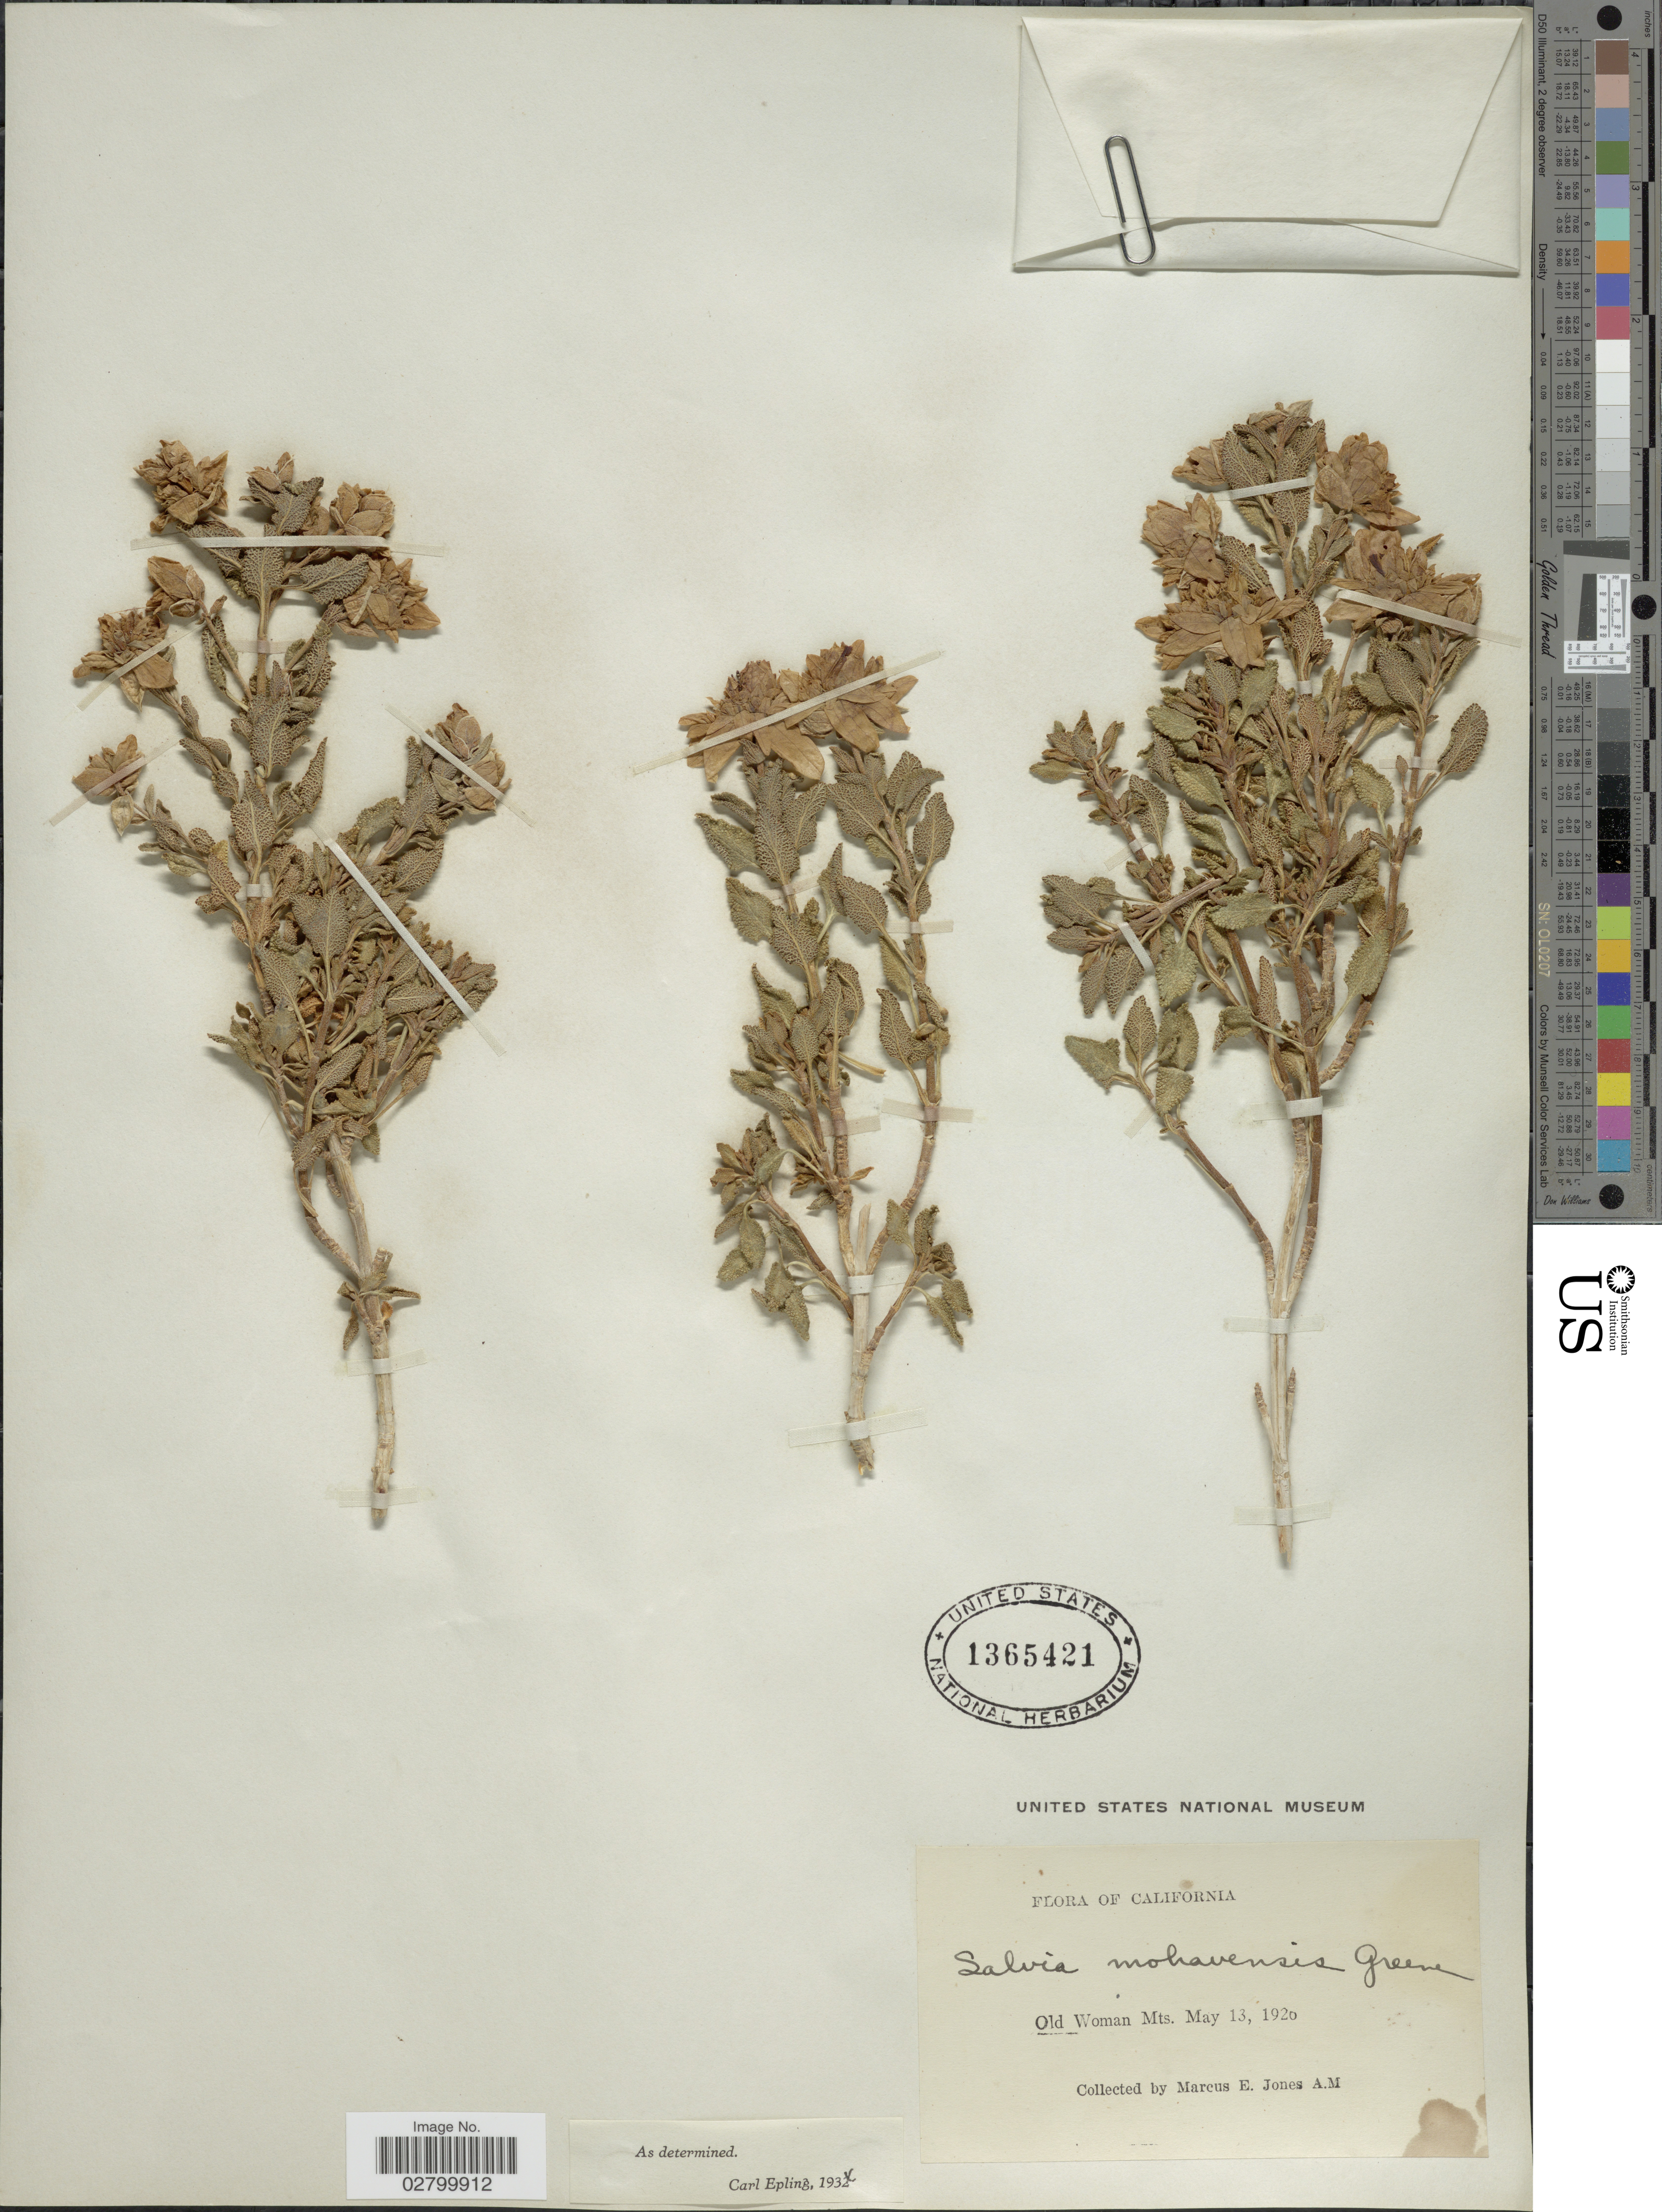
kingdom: Plantae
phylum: Tracheophyta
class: Magnoliopsida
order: Lamiales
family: Lamiaceae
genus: Salvia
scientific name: Salvia mohavensis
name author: Greene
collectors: M. E. Jones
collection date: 1928-05-13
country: United States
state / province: California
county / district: San Bernardino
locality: Old Woman Mts.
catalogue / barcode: US 1365421